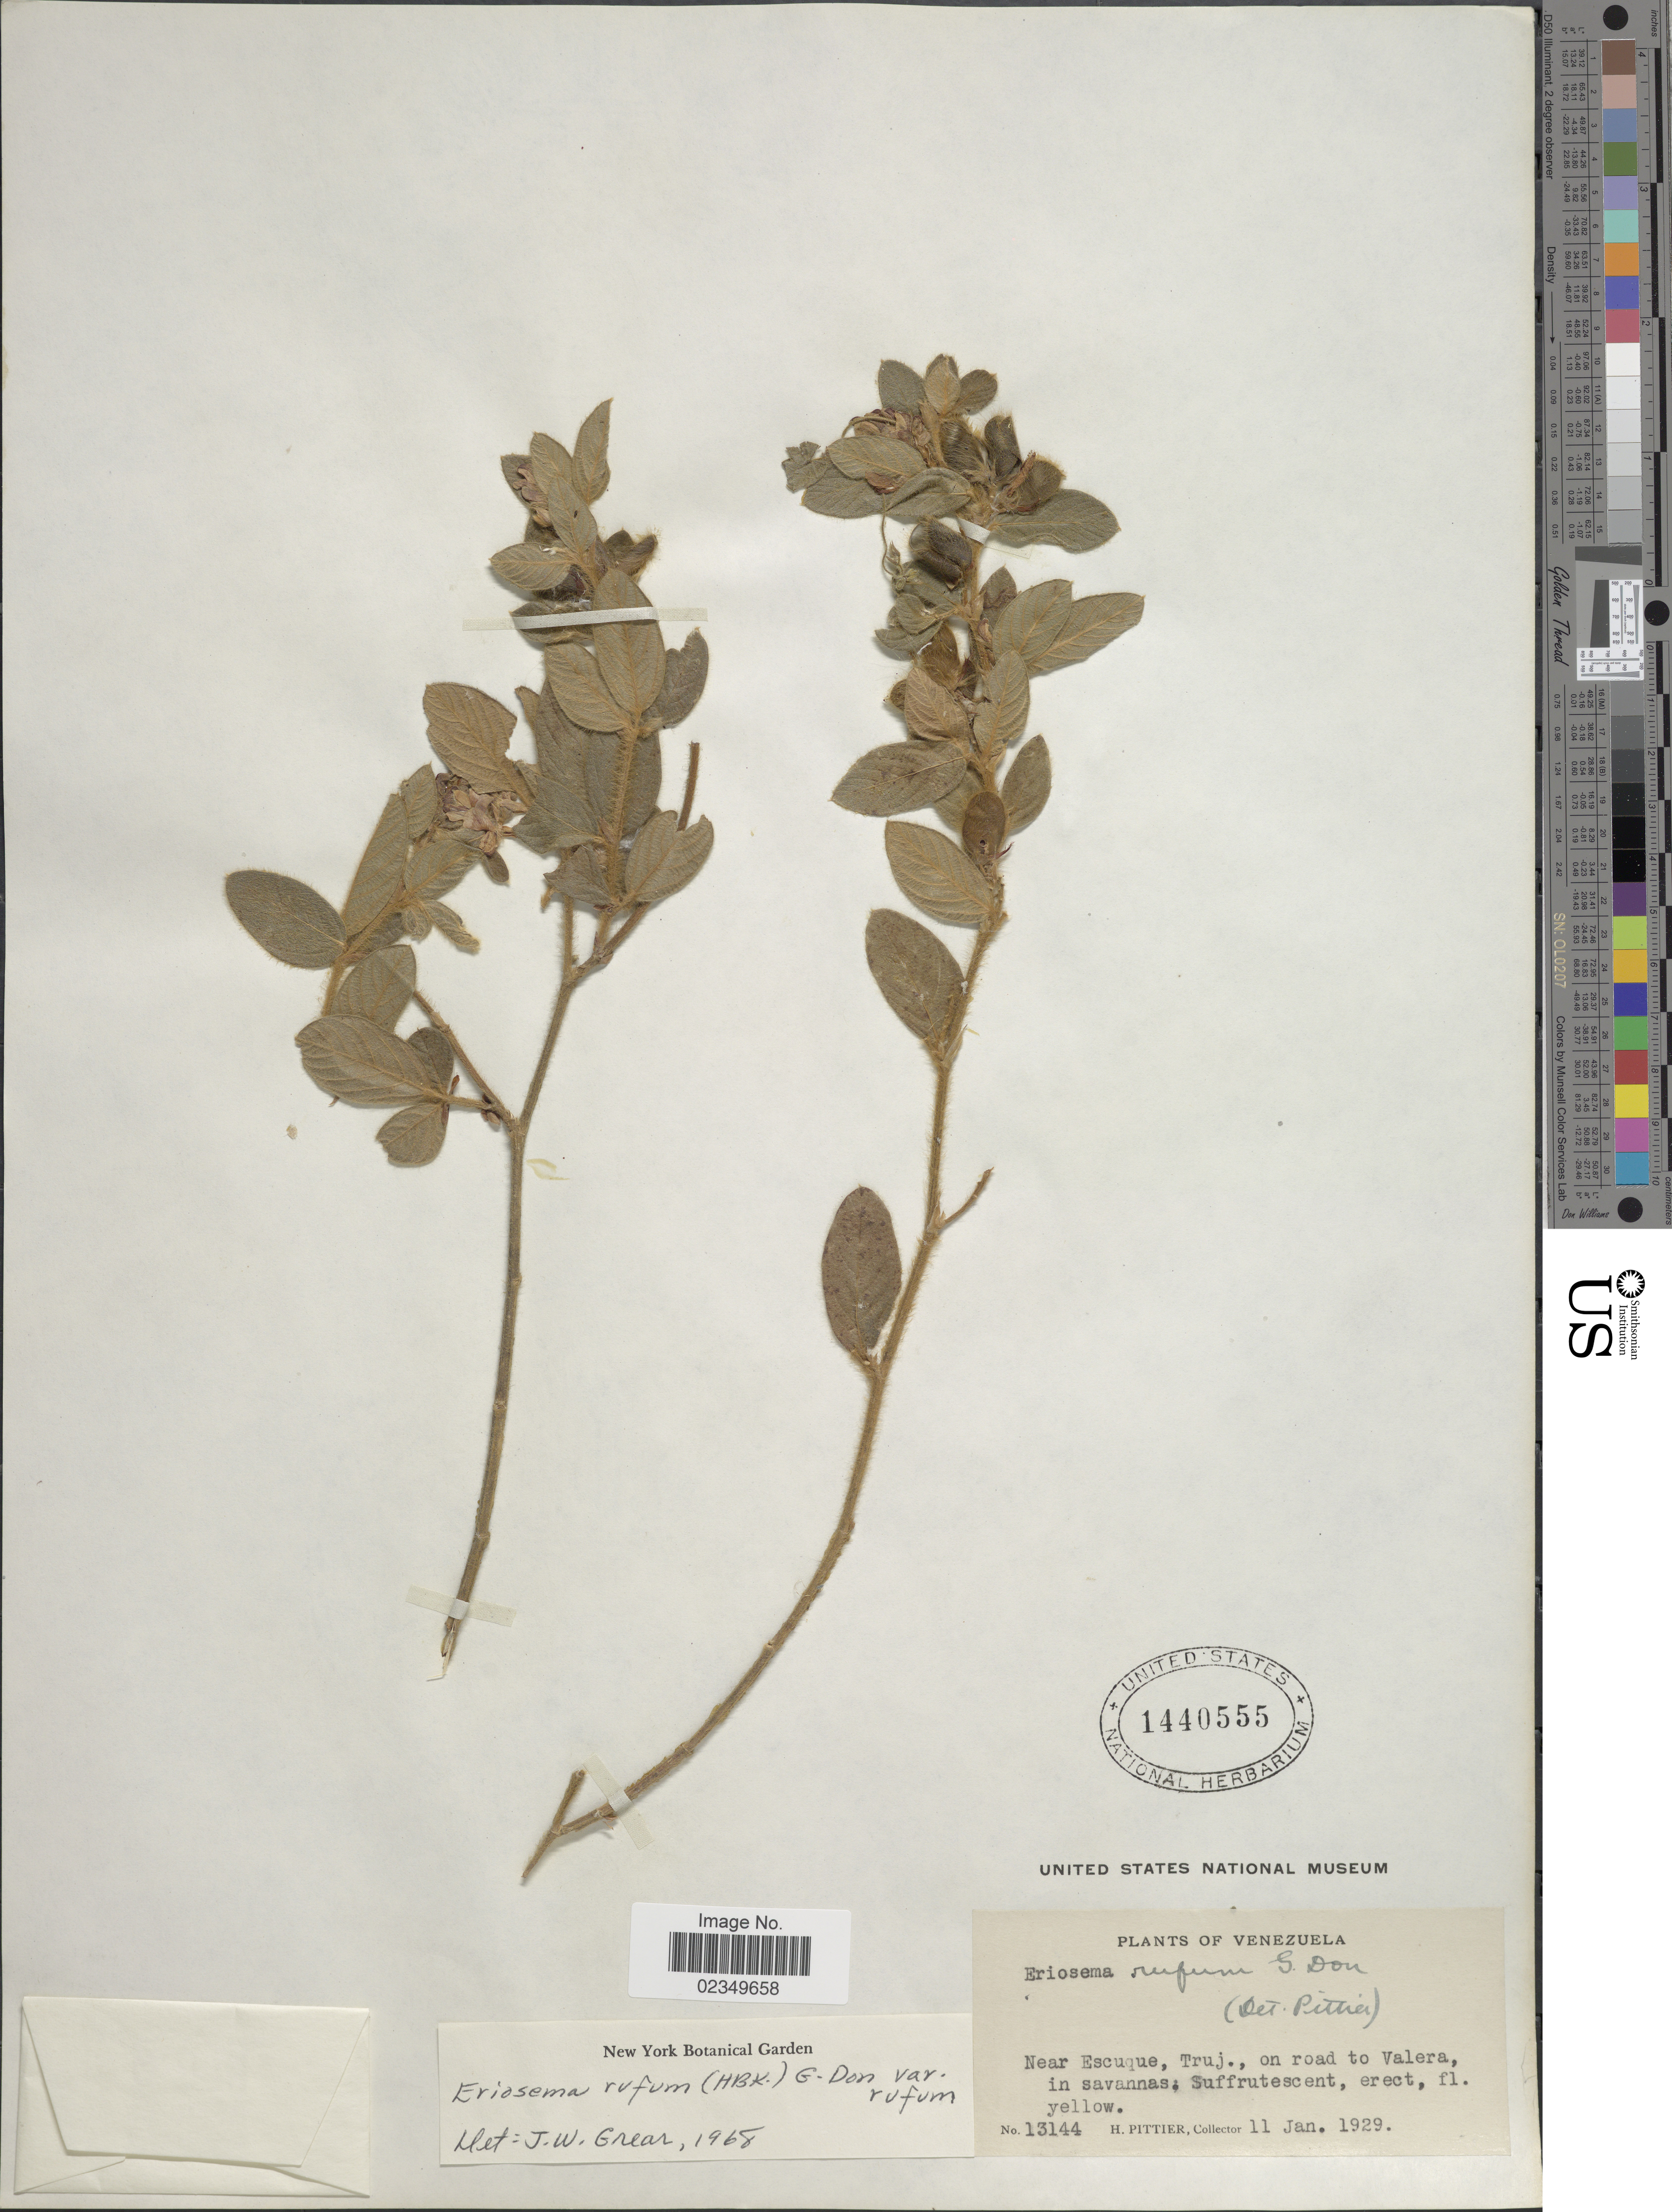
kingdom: Plantae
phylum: Tracheophyta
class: Magnoliopsida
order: Fabales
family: Fabaceae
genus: Eriosema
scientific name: Eriosema rufum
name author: (Kunth) G. Don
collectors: H. F. Pittier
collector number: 13144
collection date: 1929-01-11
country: Venezuela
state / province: Trujillo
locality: Near Escuque, Truj., on road to Valera, in savannas, Suffrutescent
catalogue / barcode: US 1440555